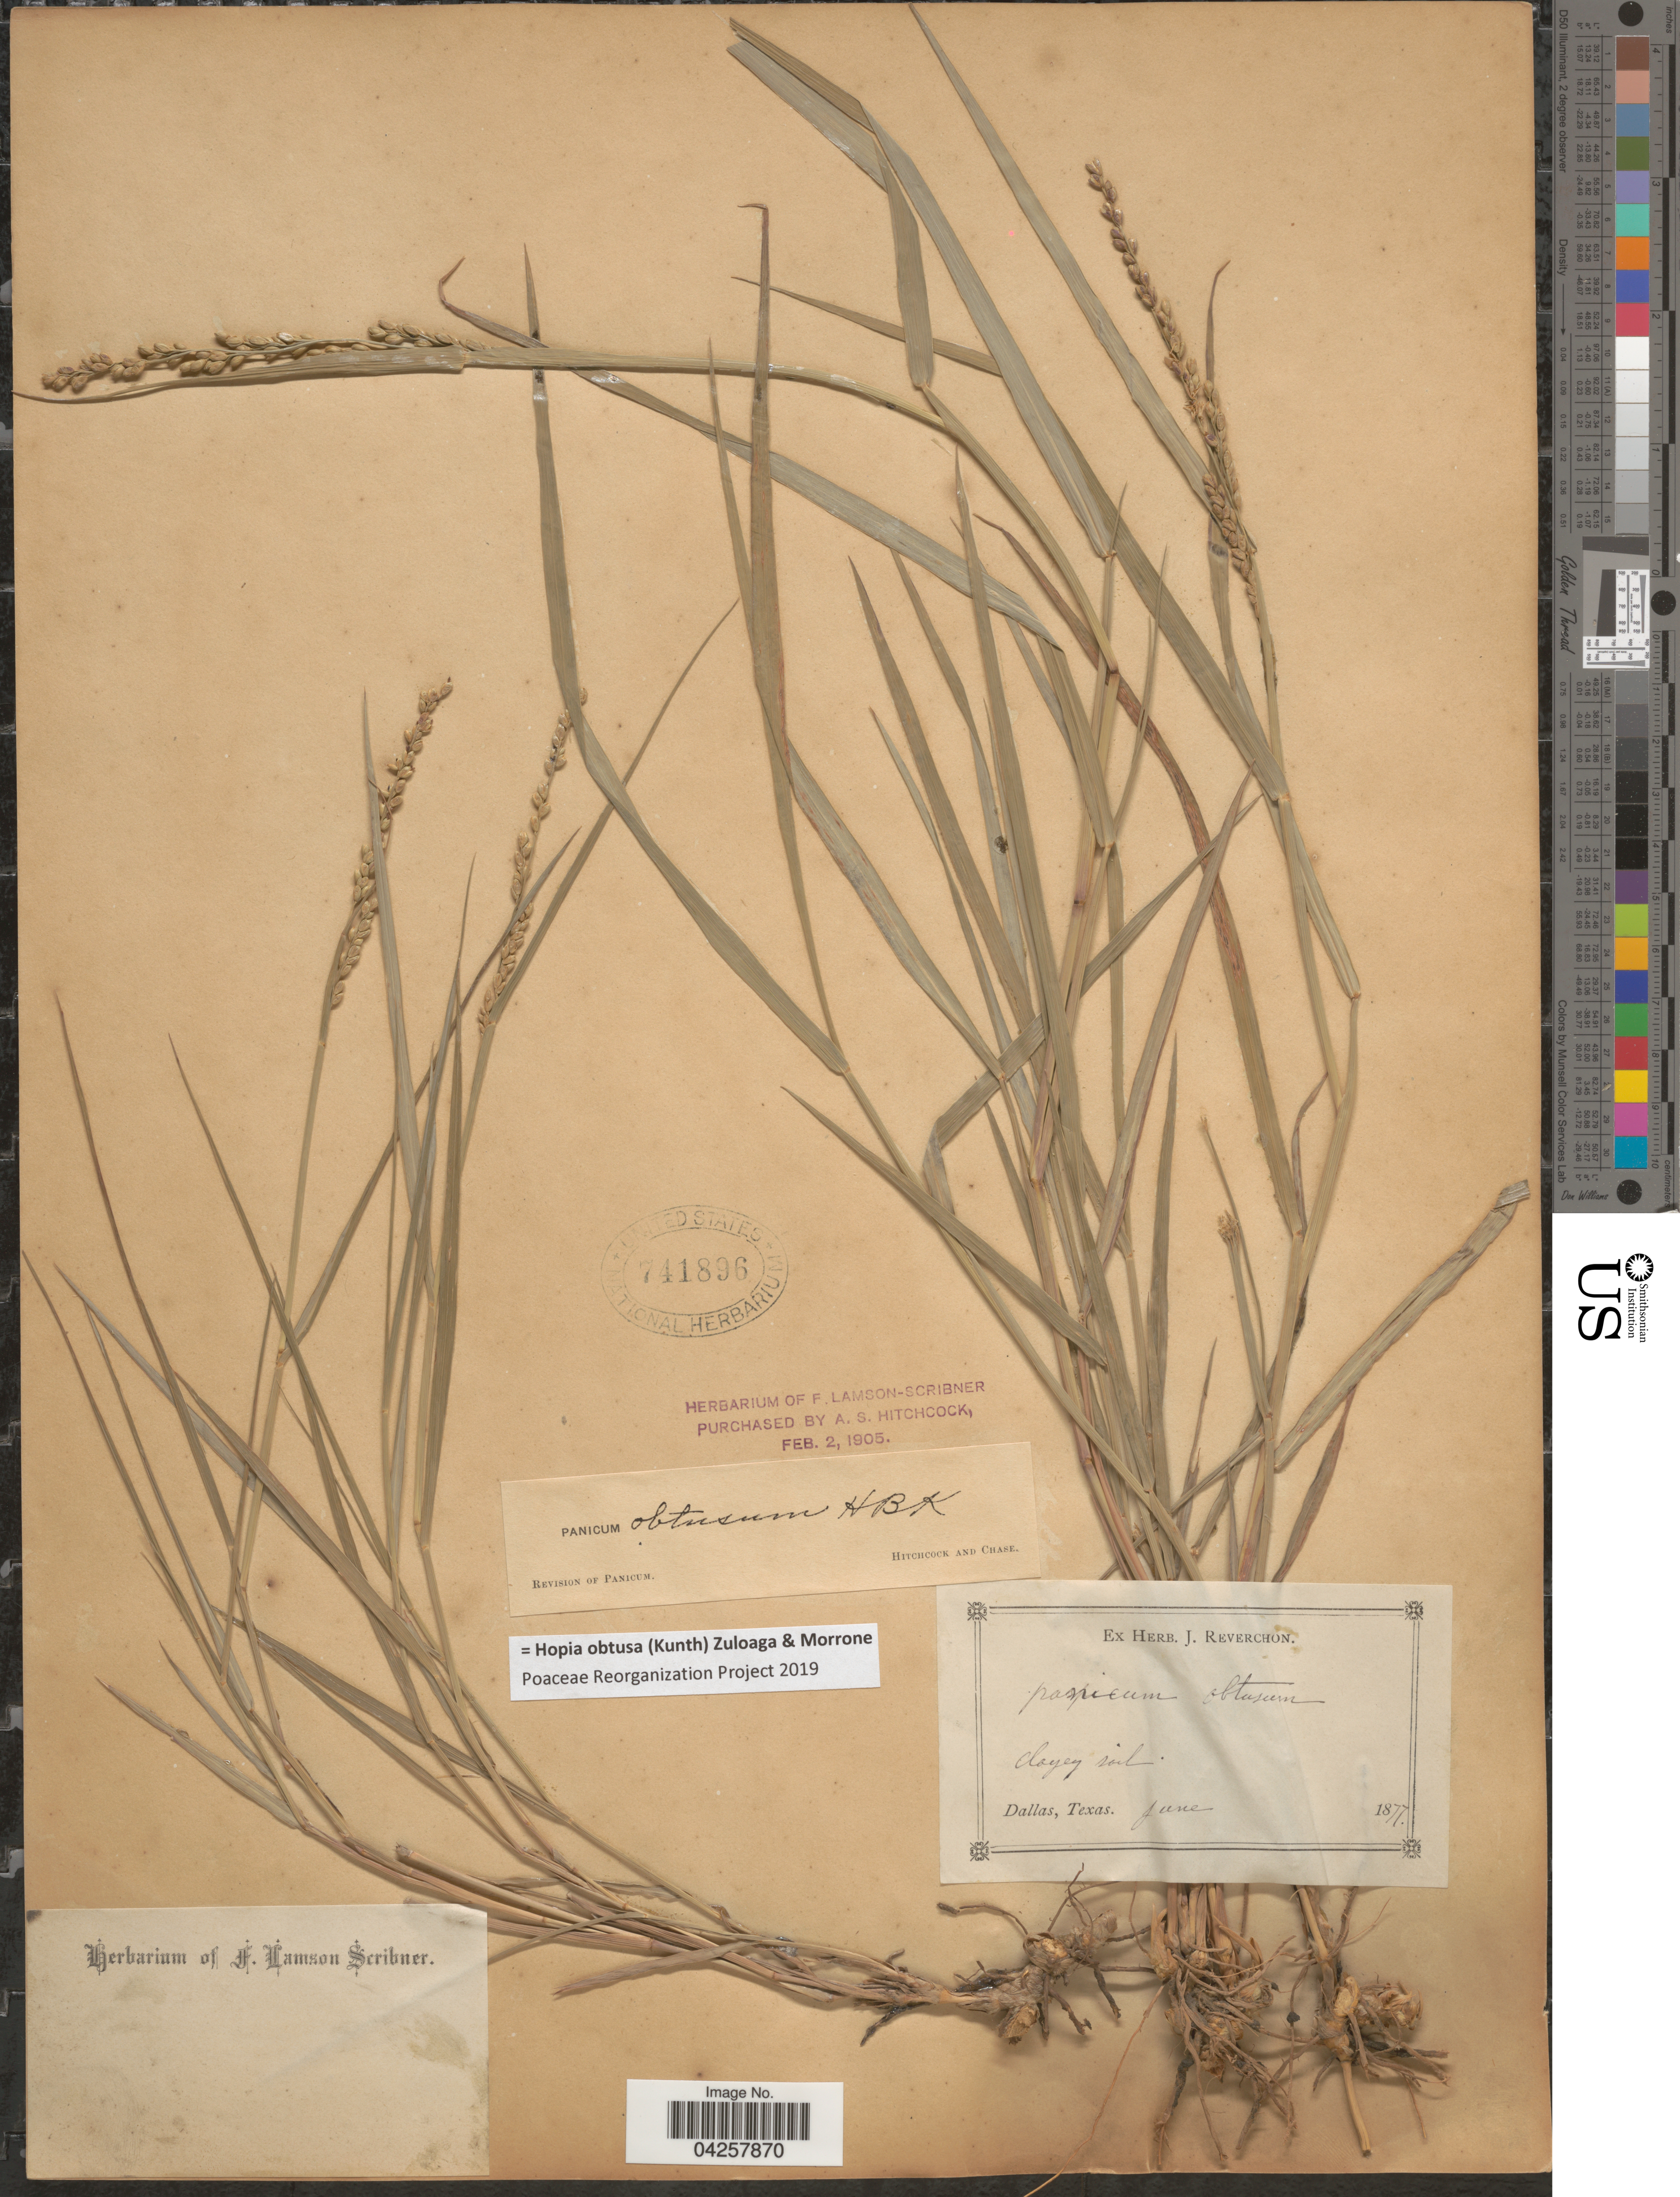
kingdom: Plantae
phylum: Tracheophyta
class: Liliopsida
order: Poales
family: Poaceae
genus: Hopia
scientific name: Hopia obtusa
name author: (Kunth) Zuloaga & Morrone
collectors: ex herb. J. Reverchon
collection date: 1877-06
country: United States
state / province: Texas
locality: Dallas.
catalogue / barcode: US 741896